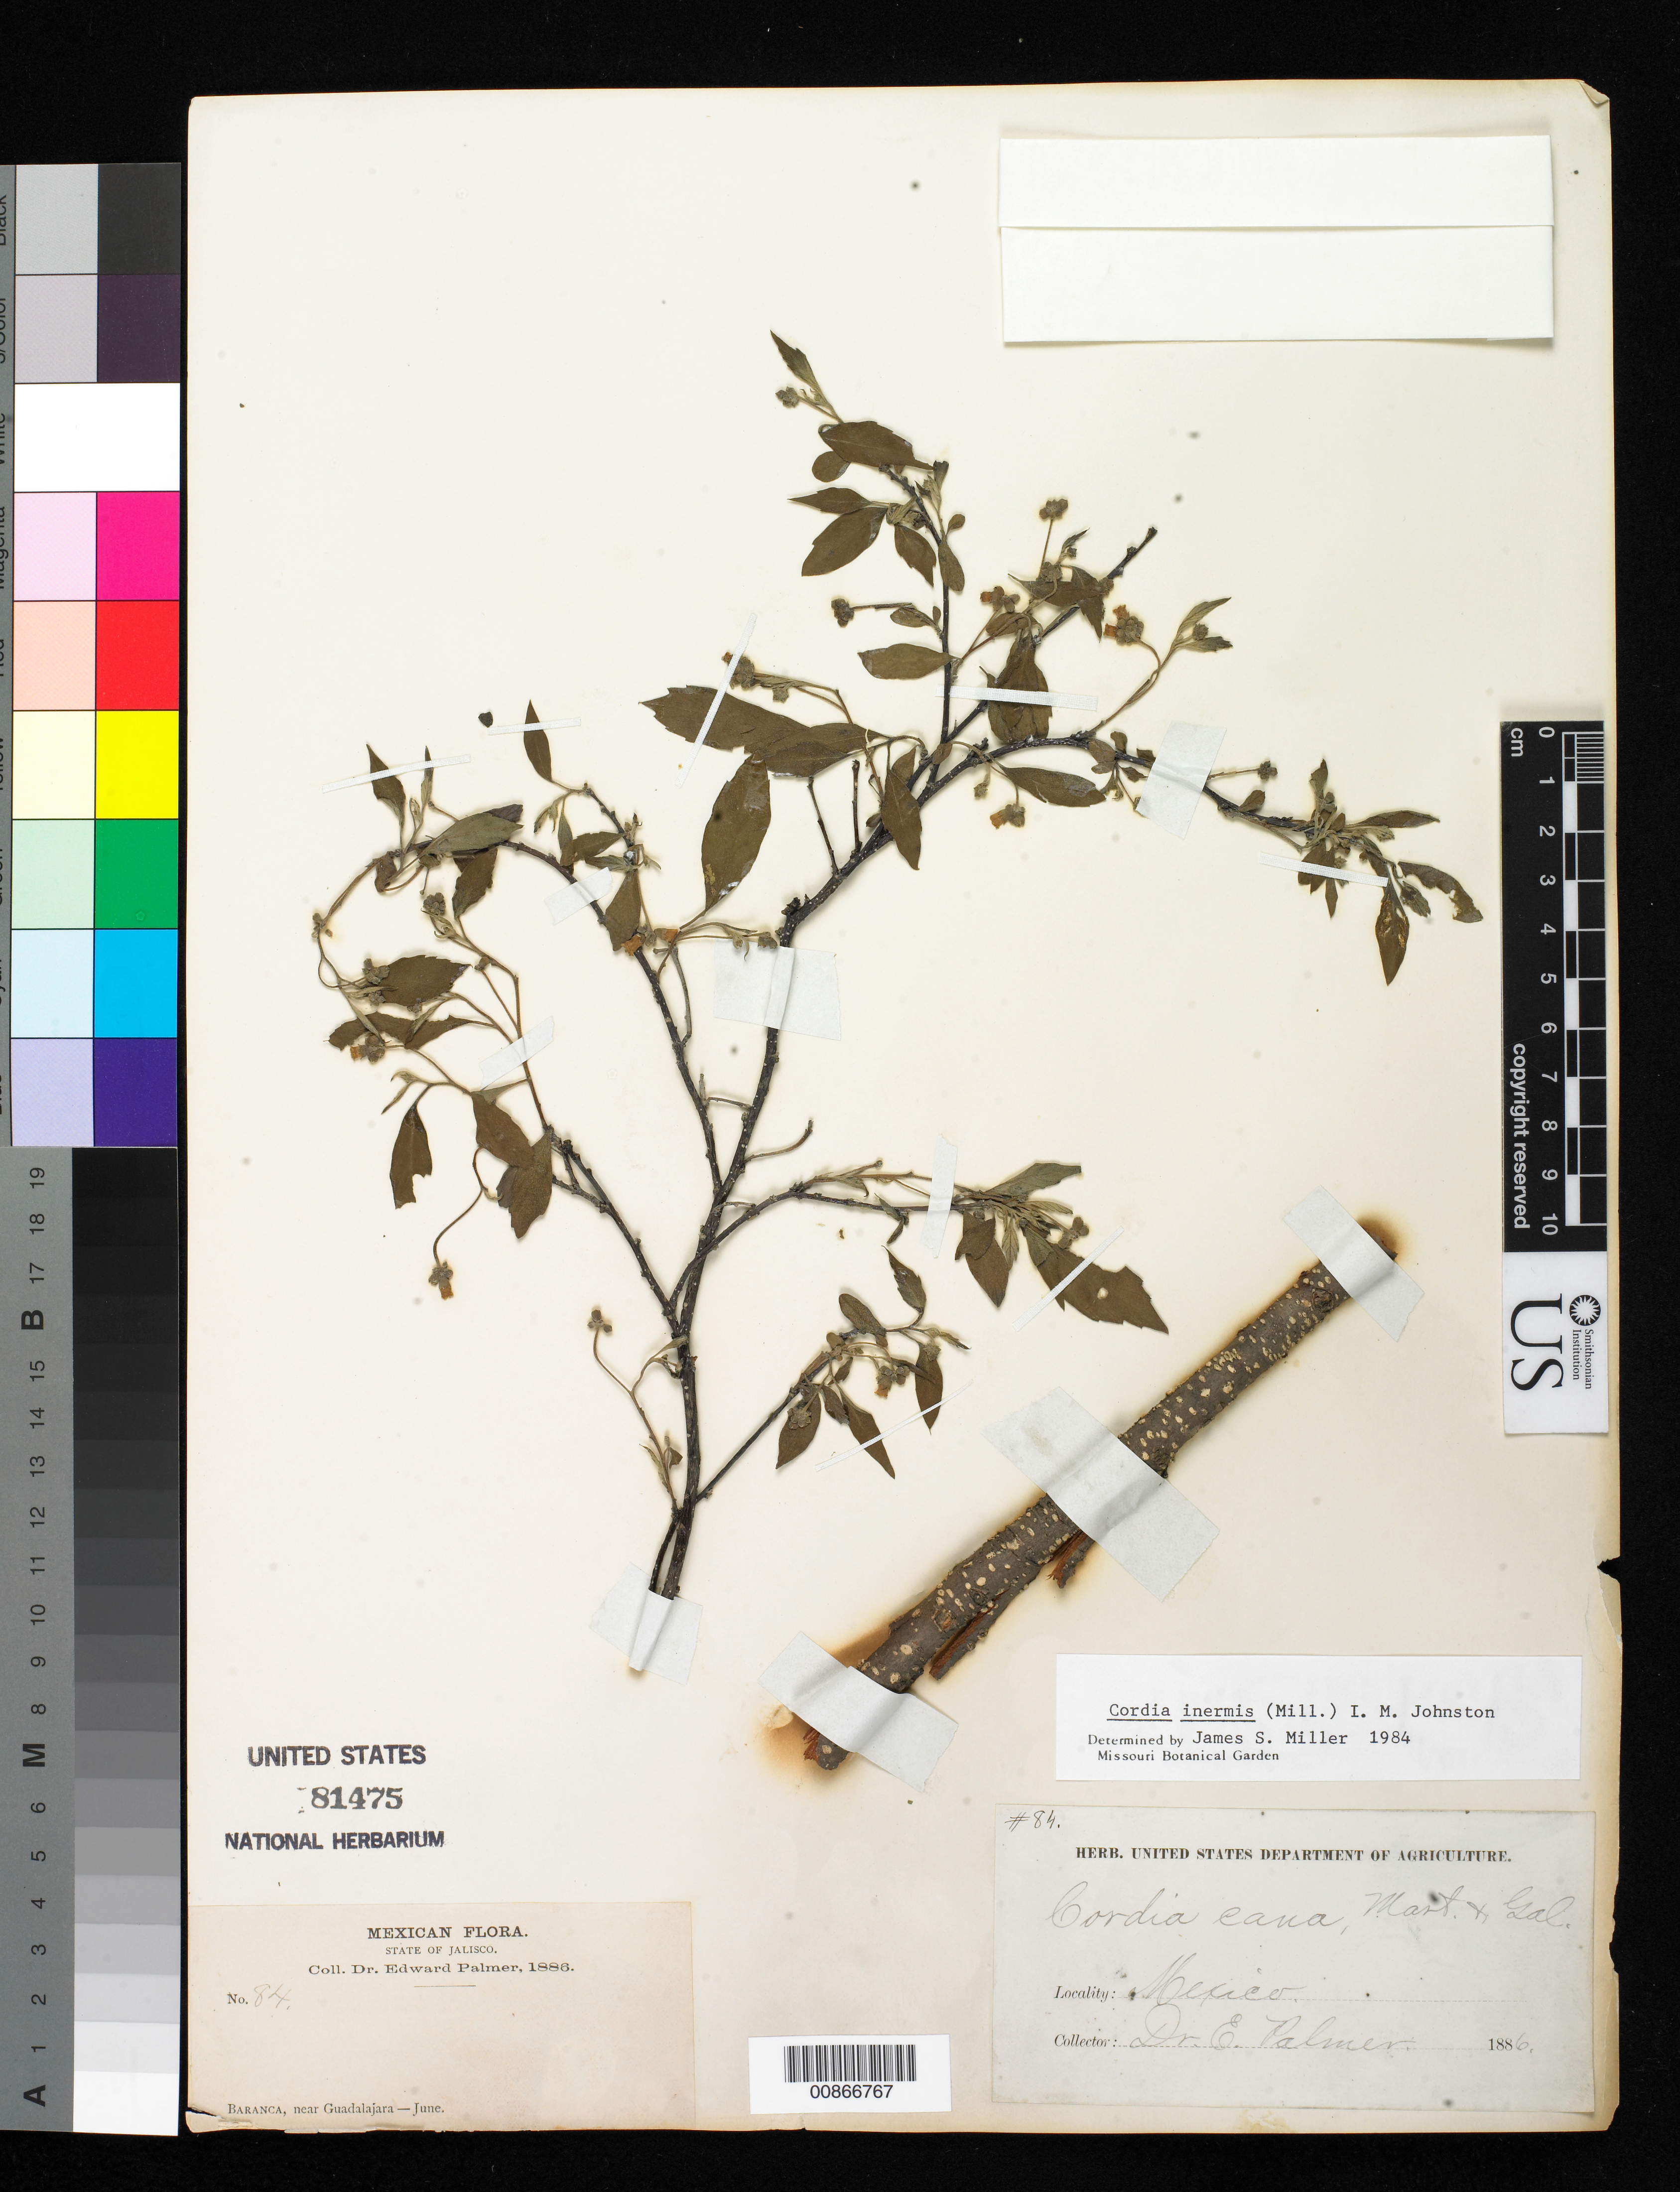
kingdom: Plantae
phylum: Tracheophyta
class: Magnoliopsida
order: Boraginales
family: Cordiaceae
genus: Varronia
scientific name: Varronia inermis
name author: (Mill.) Borhidi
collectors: E. Palmer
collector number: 84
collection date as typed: Jun 1886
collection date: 1886-06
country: Mexico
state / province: Jalisco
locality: Barranca, near Guadalajara, Jalisco.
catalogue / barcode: US 81475